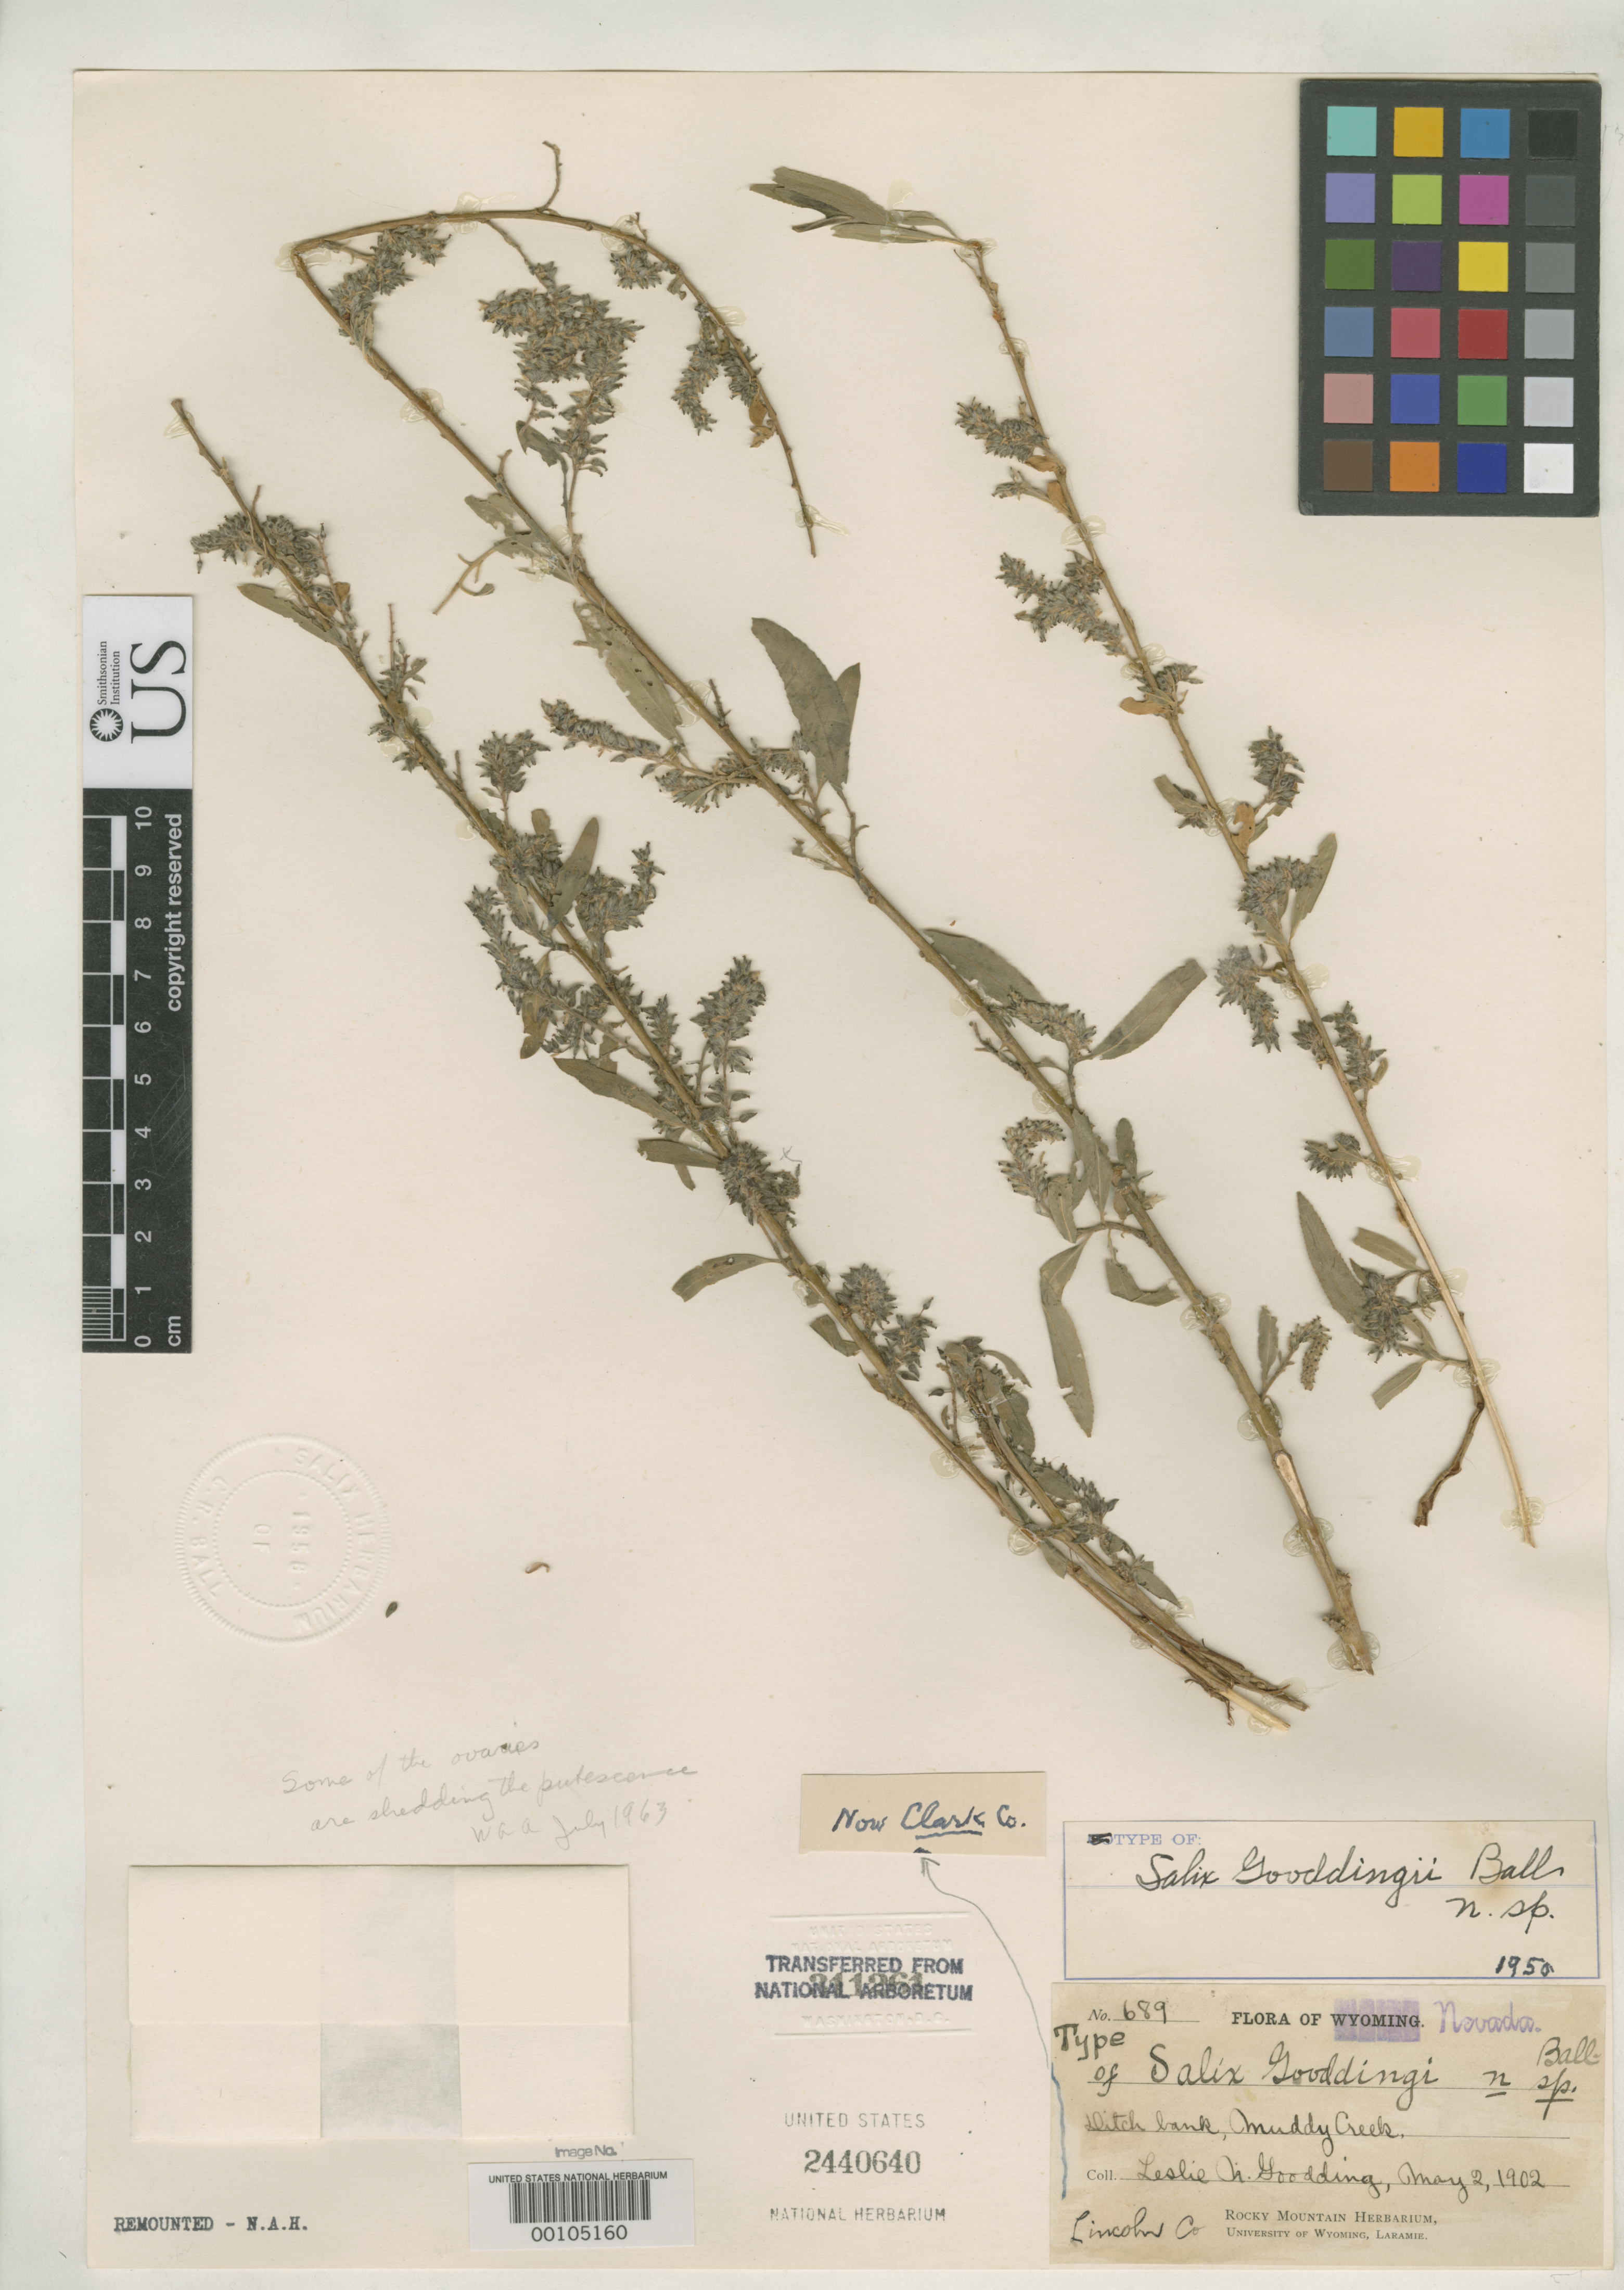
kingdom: Plantae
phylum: Tracheophyta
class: Magnoliopsida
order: Malpighiales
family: Salicaceae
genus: Salix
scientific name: Salix gooddingii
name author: C.R. Ball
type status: Holotype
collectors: L. N. Goodding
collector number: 689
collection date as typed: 02 May 1902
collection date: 1902-05-02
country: United States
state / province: Nevada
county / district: Lincoln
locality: Muddy Creek.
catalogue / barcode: US 2440640